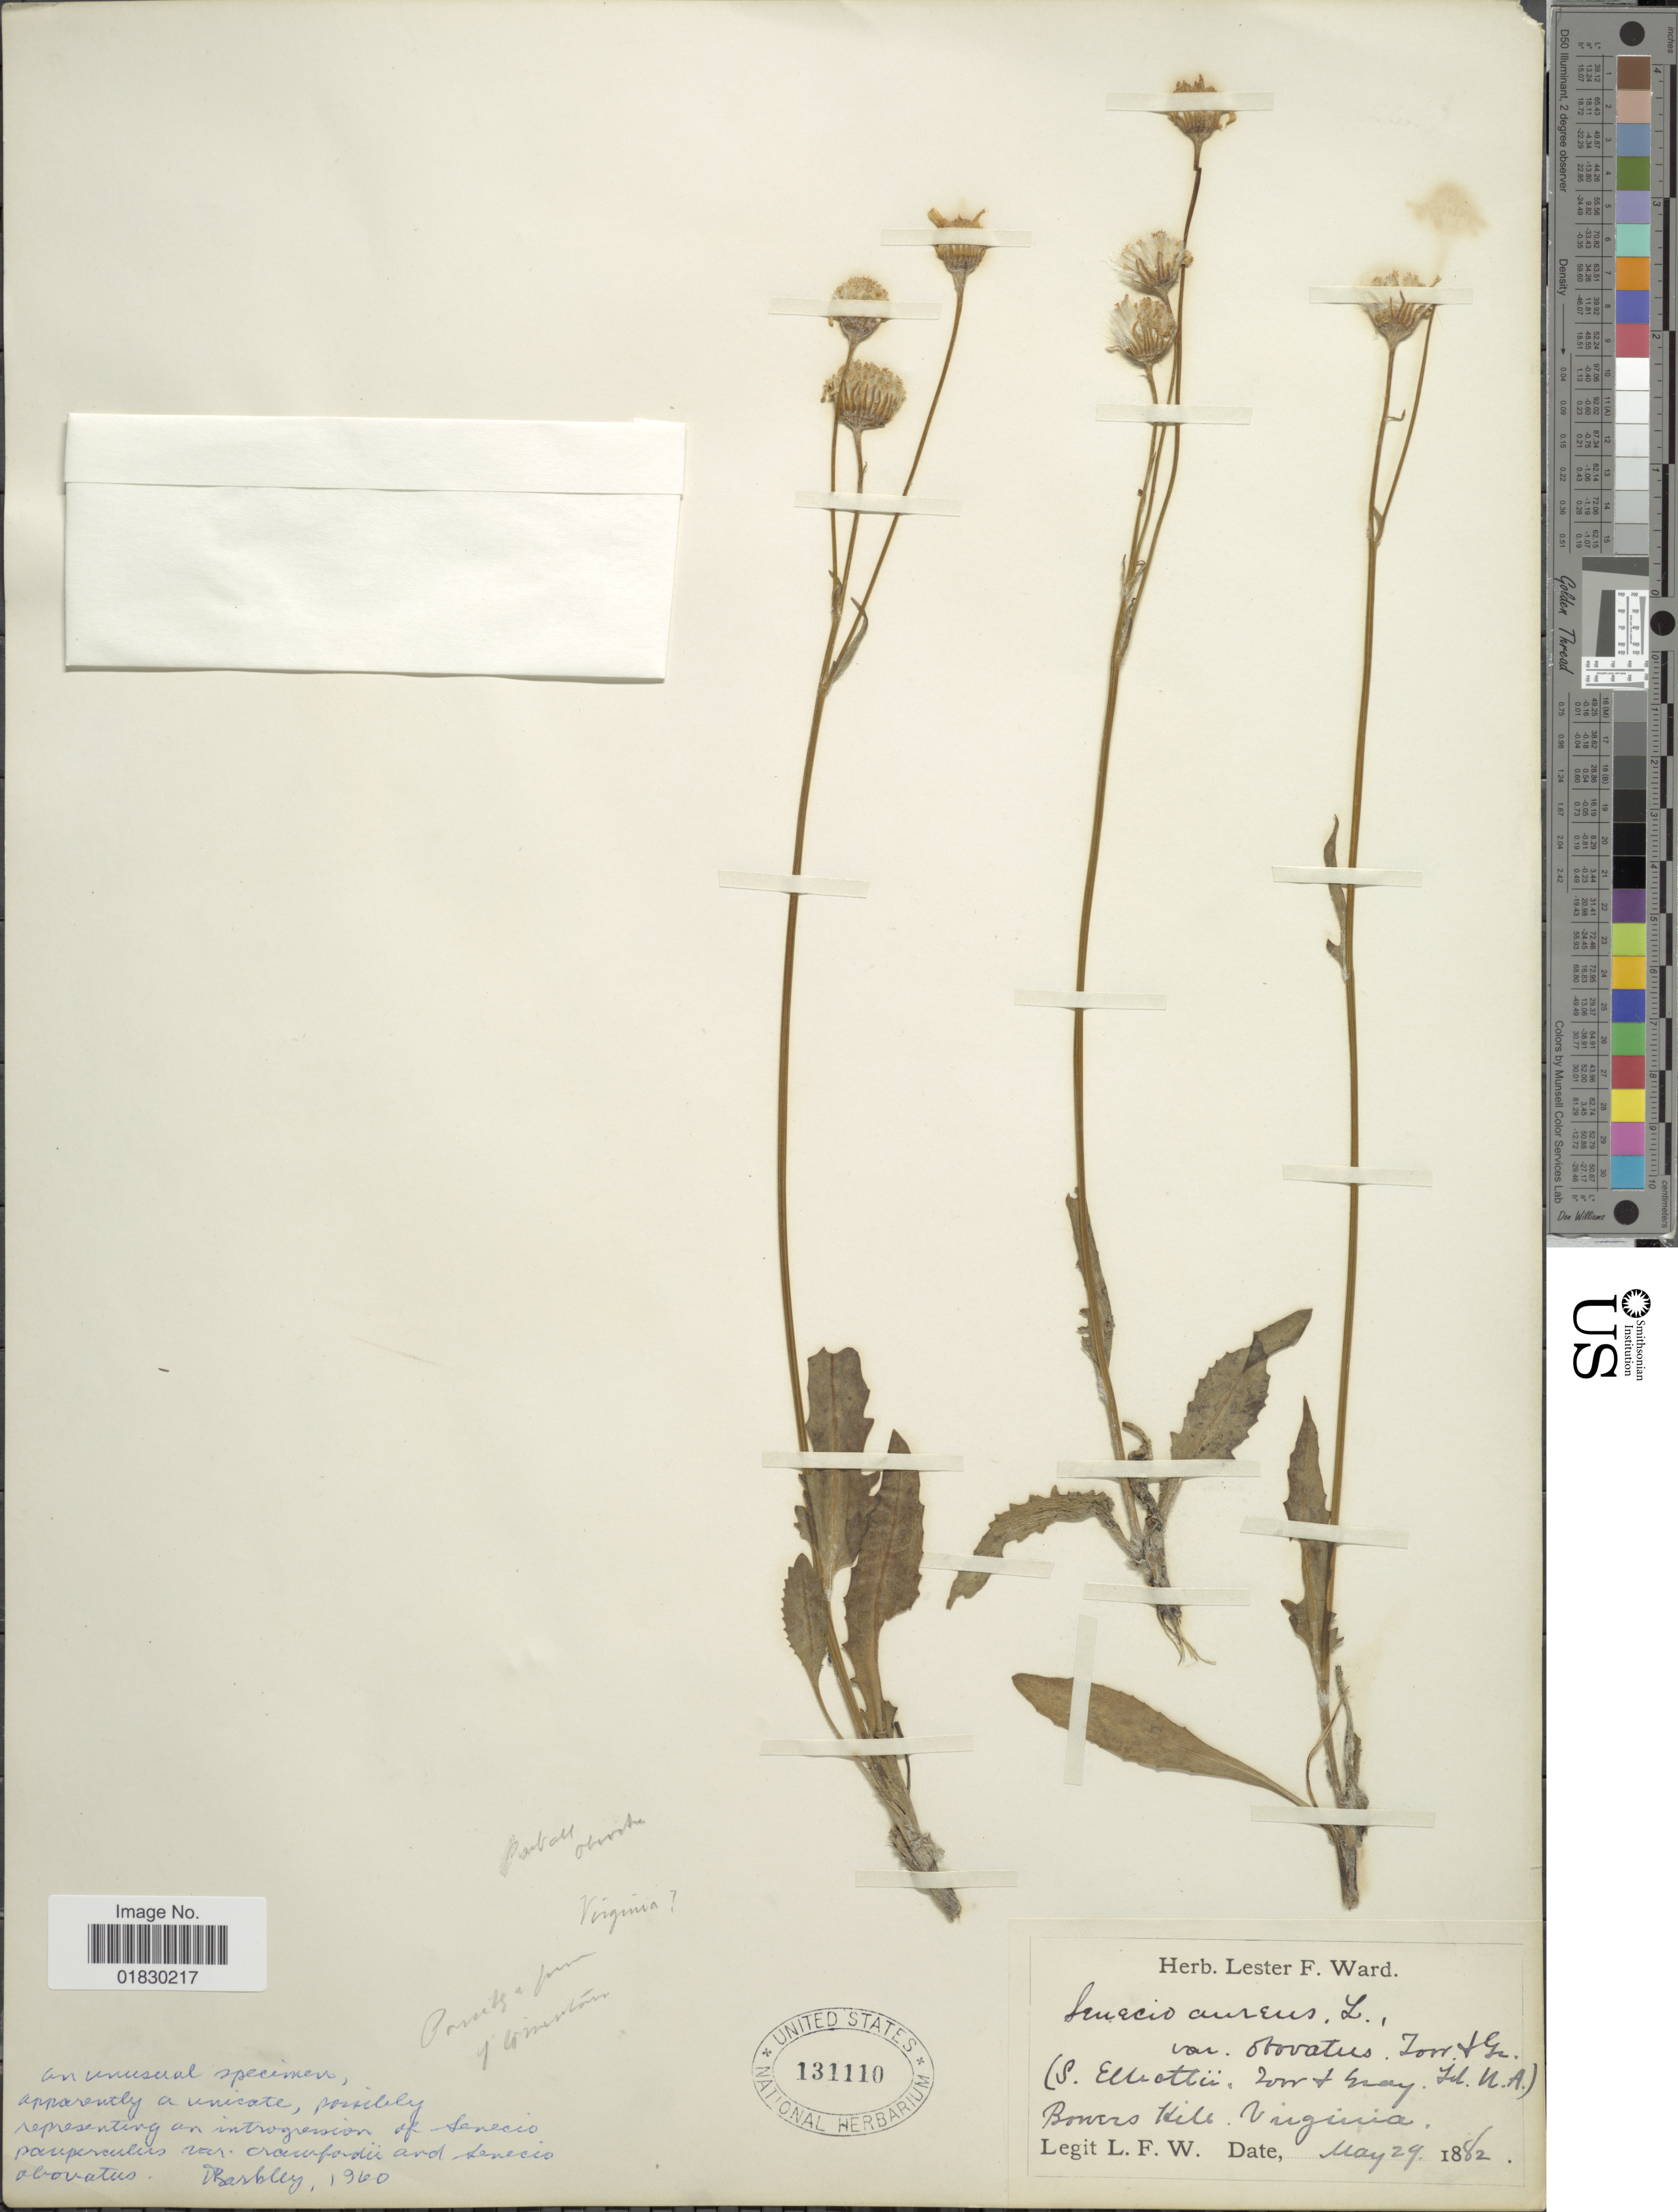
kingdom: Plantae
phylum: Tracheophyta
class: Magnoliopsida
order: Asterales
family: Asteraceae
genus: Packera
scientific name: Packera aurea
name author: (L.) Á. Löve & D. Löve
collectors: L. F. Ward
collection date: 1882-05-29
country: United States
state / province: Virginia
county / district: City of Chesapeake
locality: Bowers Hill, Virginia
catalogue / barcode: US 131110